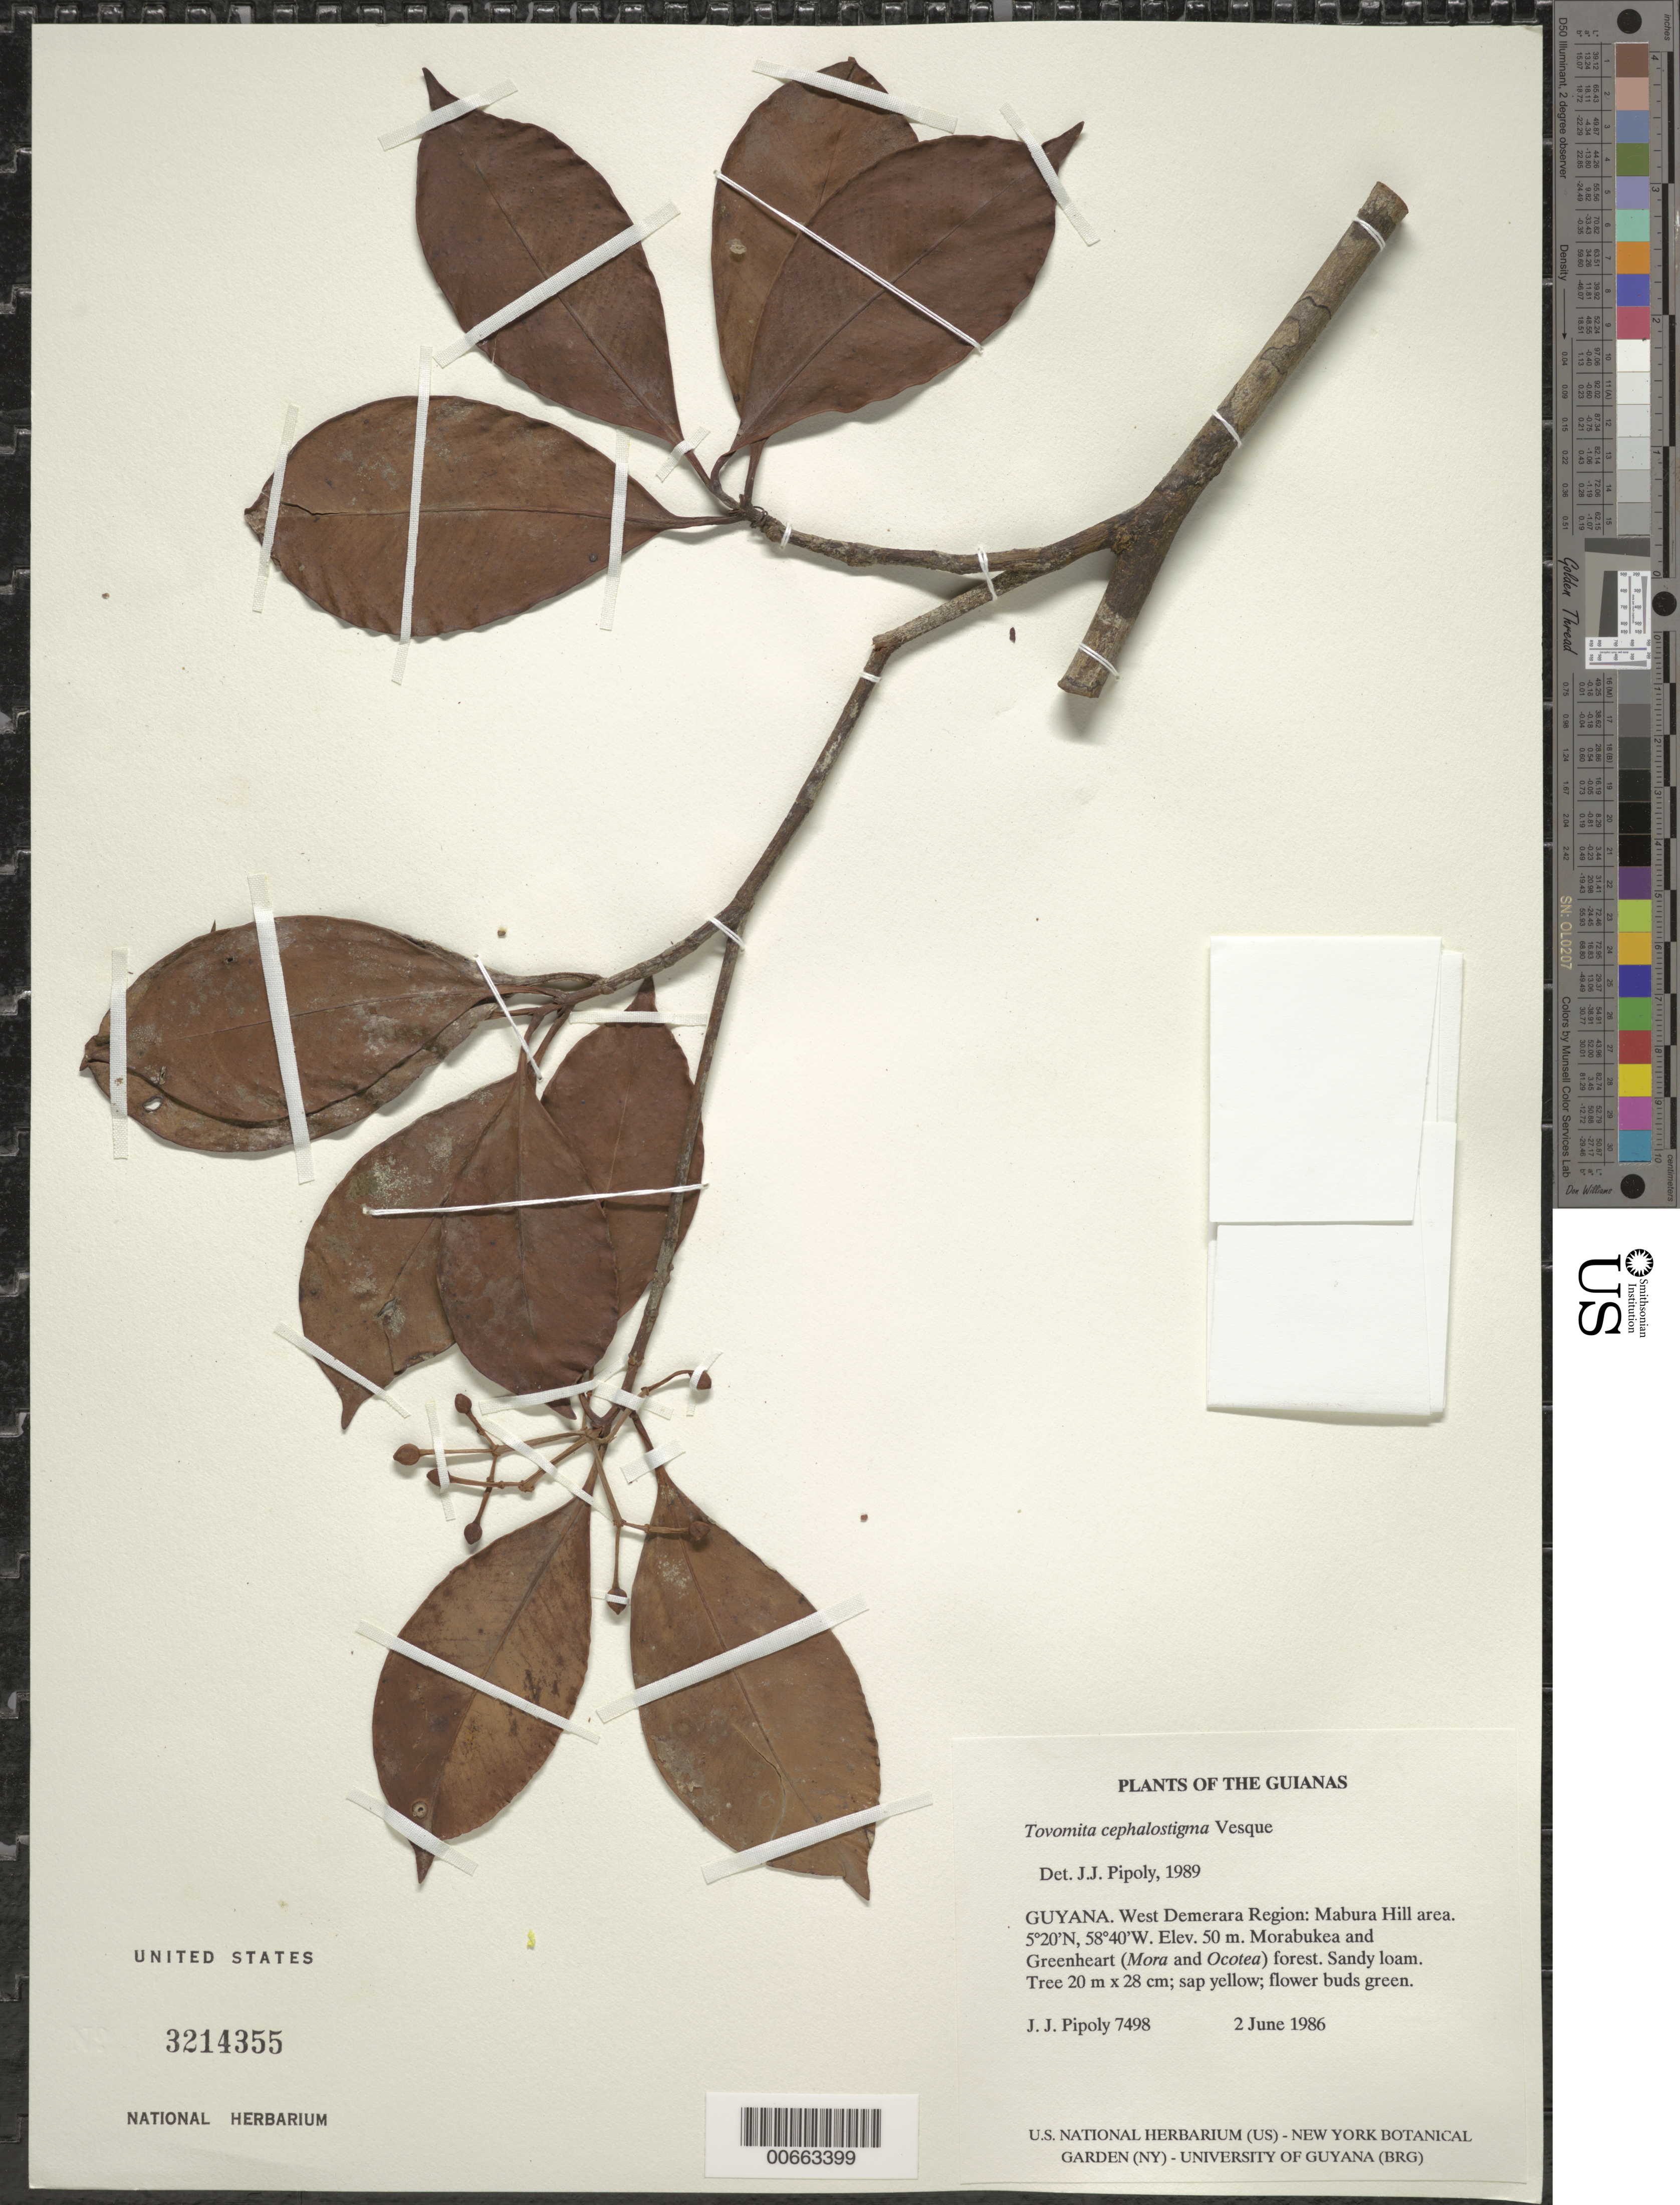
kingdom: Plantae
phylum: Tracheophyta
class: Magnoliopsida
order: Malpighiales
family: Clusiaceae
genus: Tovomita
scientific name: Tovomita cephalostigma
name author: Vesque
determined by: Pipoly, J. J., III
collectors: J. J. Pipoly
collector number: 7498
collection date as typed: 2 June 1986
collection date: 1986-06-02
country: Guyana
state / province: U. Demerara-Berbice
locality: Mabura Hill area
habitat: Morabukea and Greenheart (Mora and Ocotea) forest. Sandy loam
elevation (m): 50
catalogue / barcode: US 3214355